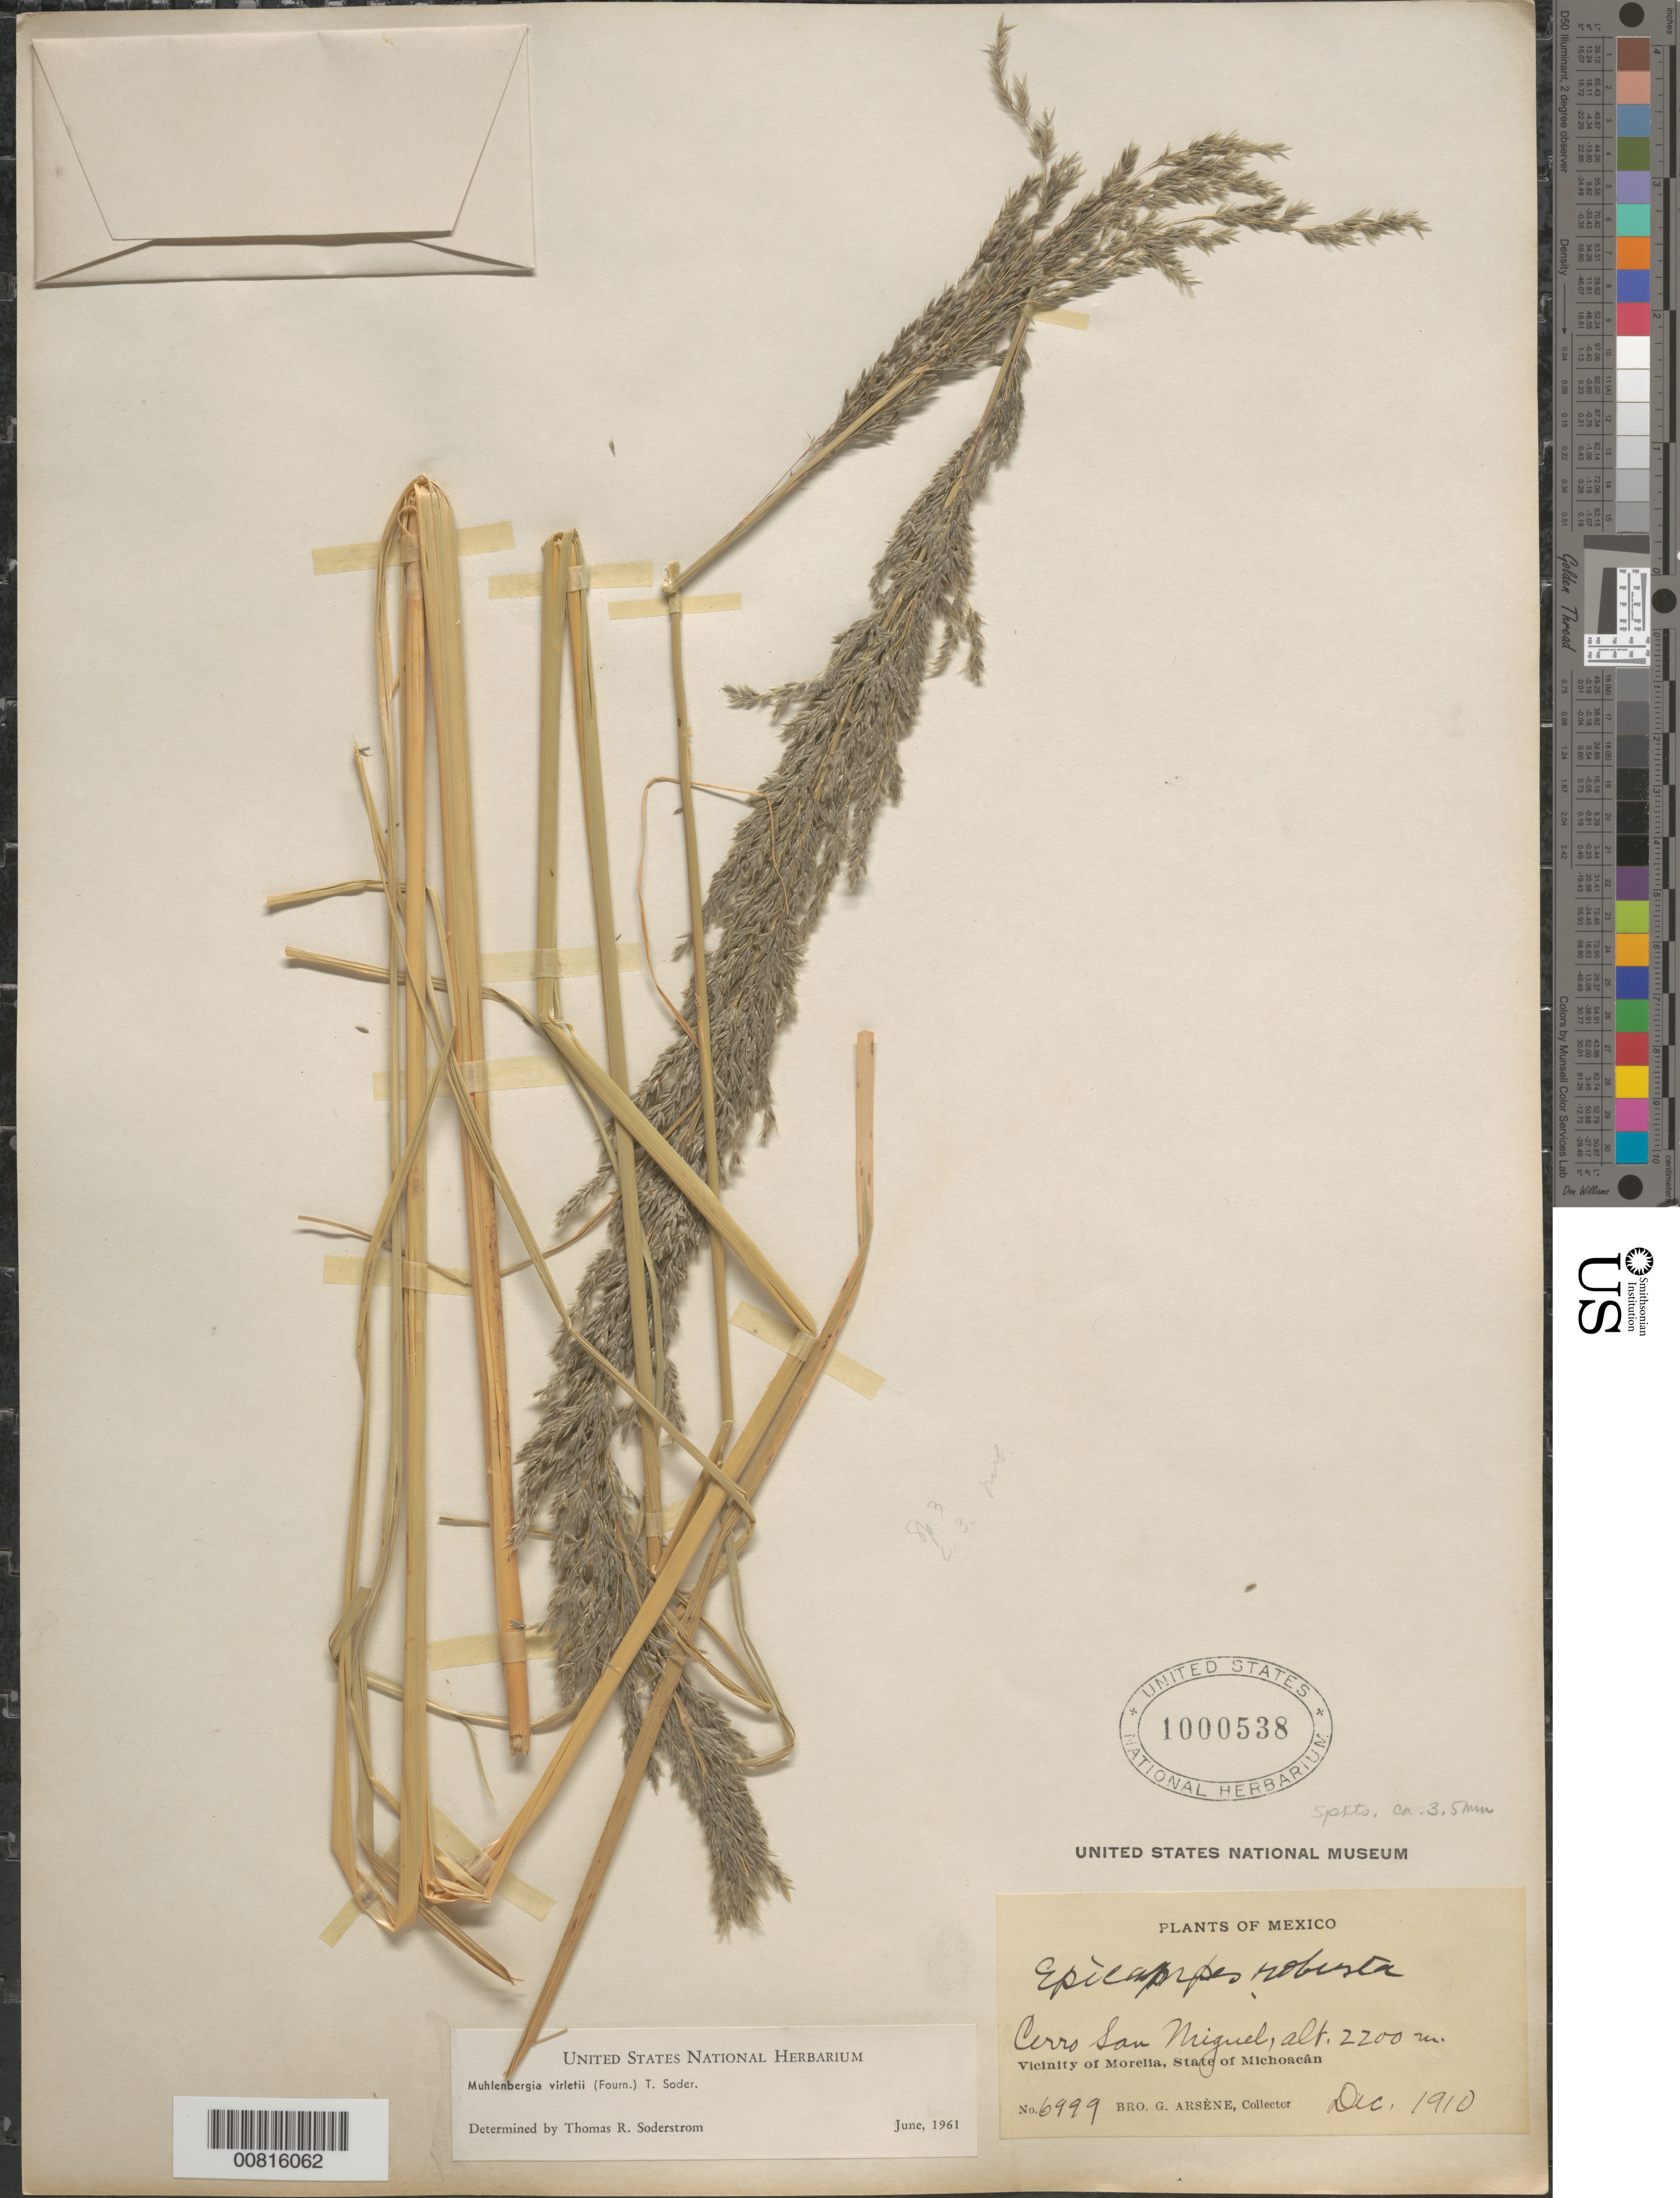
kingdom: Plantae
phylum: Tracheophyta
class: Liliopsida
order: Poales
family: Poaceae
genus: Muhlenbergia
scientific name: Muhlenbergia virletii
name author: (E. Fourn.) Soderstr.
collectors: Bro. G. Arsène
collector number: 6999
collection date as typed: Dec 1910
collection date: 1910-12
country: Mexico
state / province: Michoacán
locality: Cerro San Miguel, vicinity of Morelia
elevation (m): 2200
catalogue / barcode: US 1000538